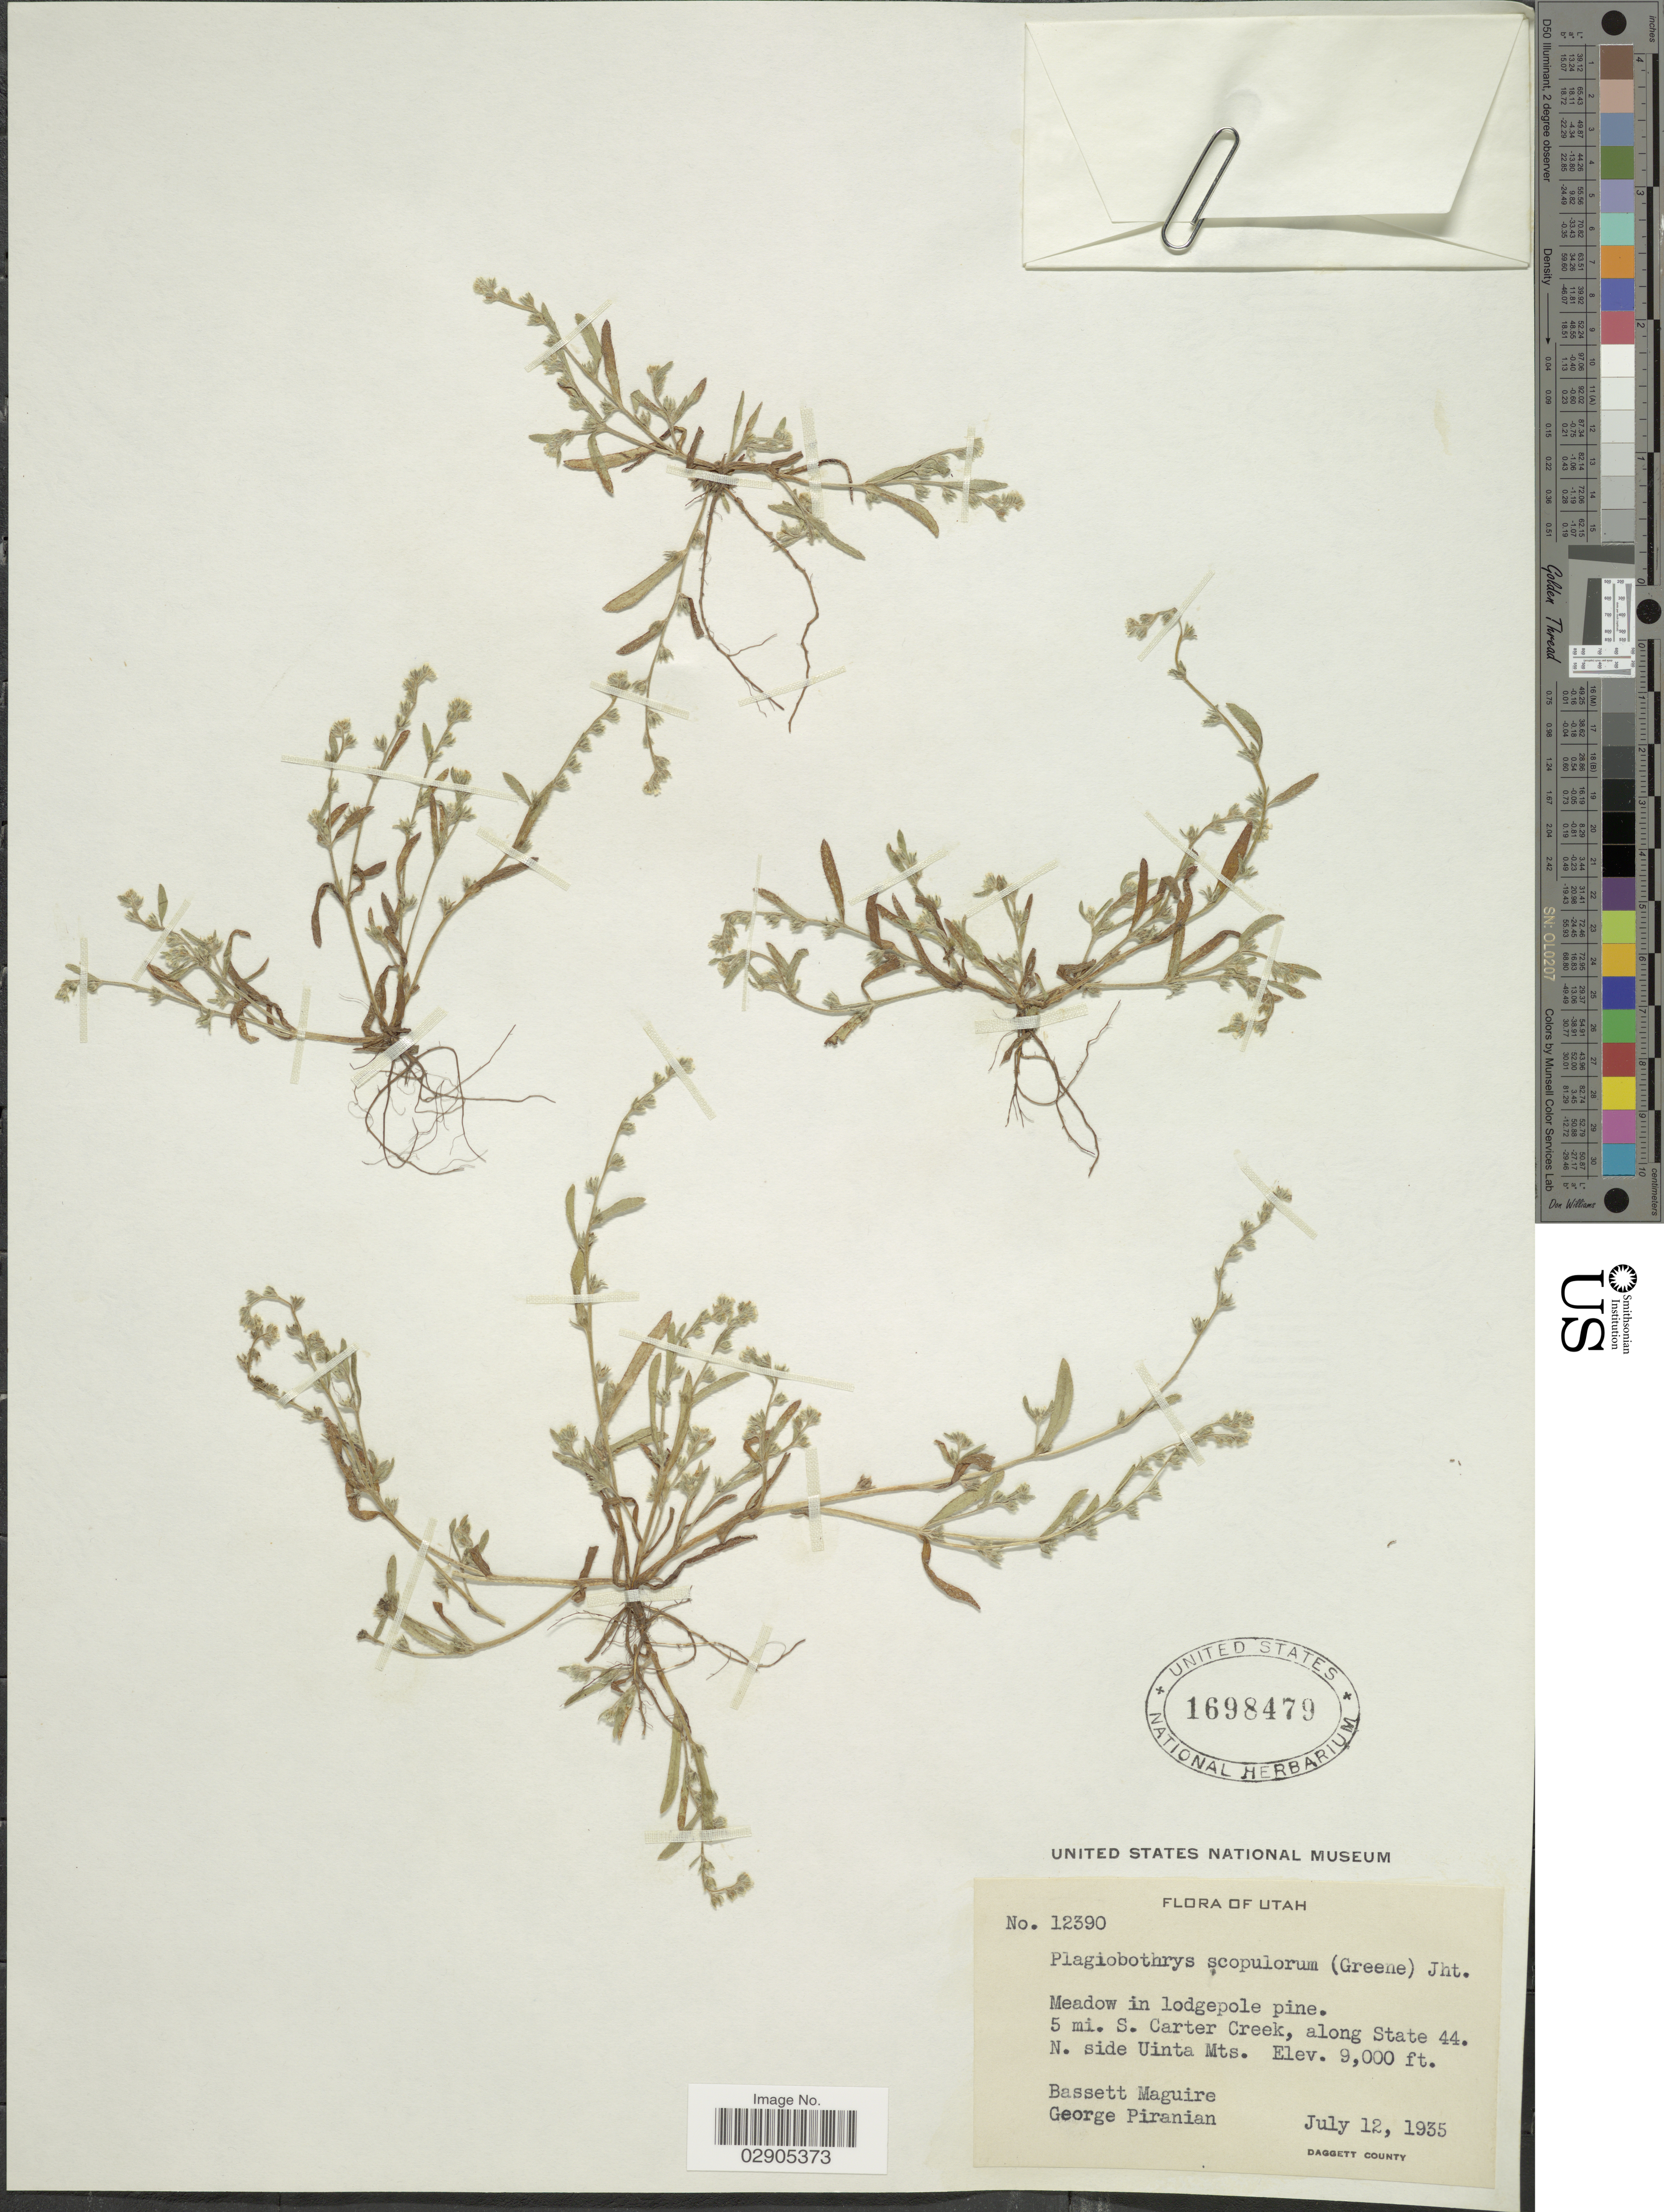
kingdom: Plantae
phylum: Tracheophyta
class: Magnoliopsida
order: Boraginales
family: Boraginaceae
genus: Allocarya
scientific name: Allocarya scopulorum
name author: S.W. Greene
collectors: B. Maguire & G. Piranian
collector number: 12390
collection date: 1935-07-12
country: United States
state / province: Utah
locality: Meadow in lodgepole pine. 5 mi. S. Carter Creek, along State 44. N. side Uinta Mts.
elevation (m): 2743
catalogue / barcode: US 1698479